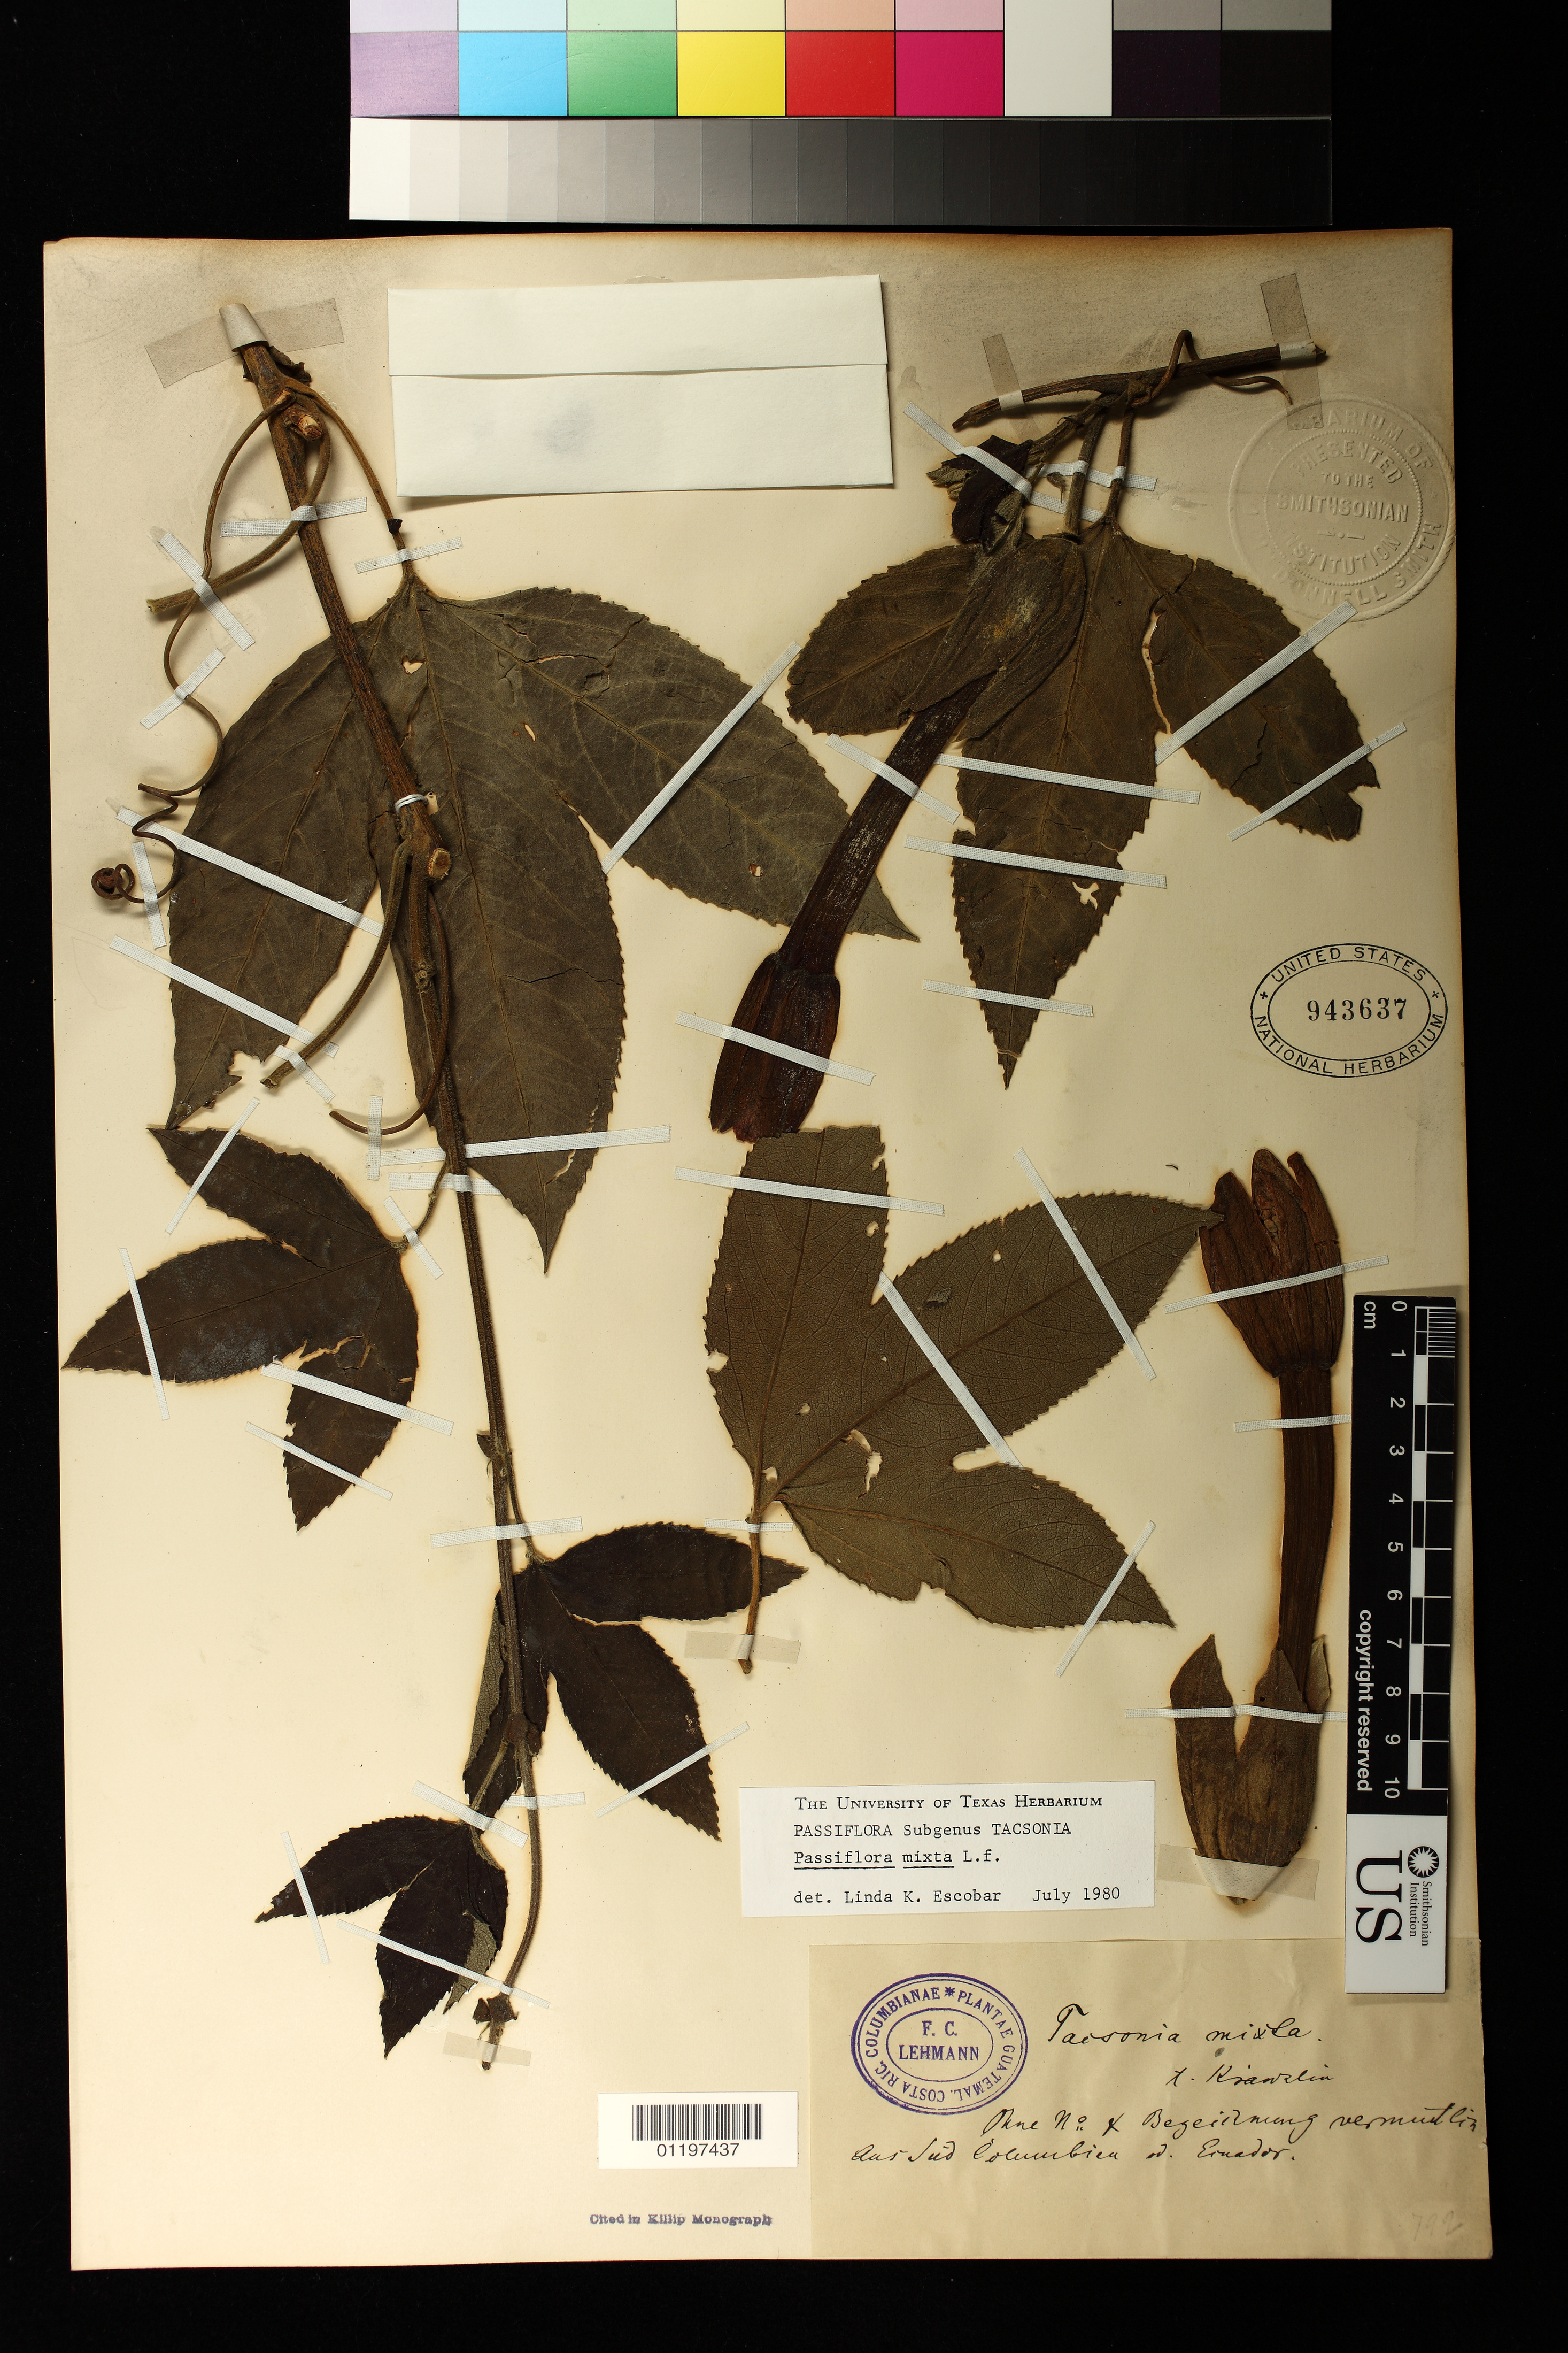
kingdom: Plantae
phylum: Tracheophyta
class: Magnoliopsida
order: Malpighiales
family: Passifloraceae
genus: Passiflora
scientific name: Passiflora mixta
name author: L. f.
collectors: F. Lehman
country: Ecuador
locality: Bezeichnung vermutlich aus Süd Columbia od. Ecuador.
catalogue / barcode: US 943637